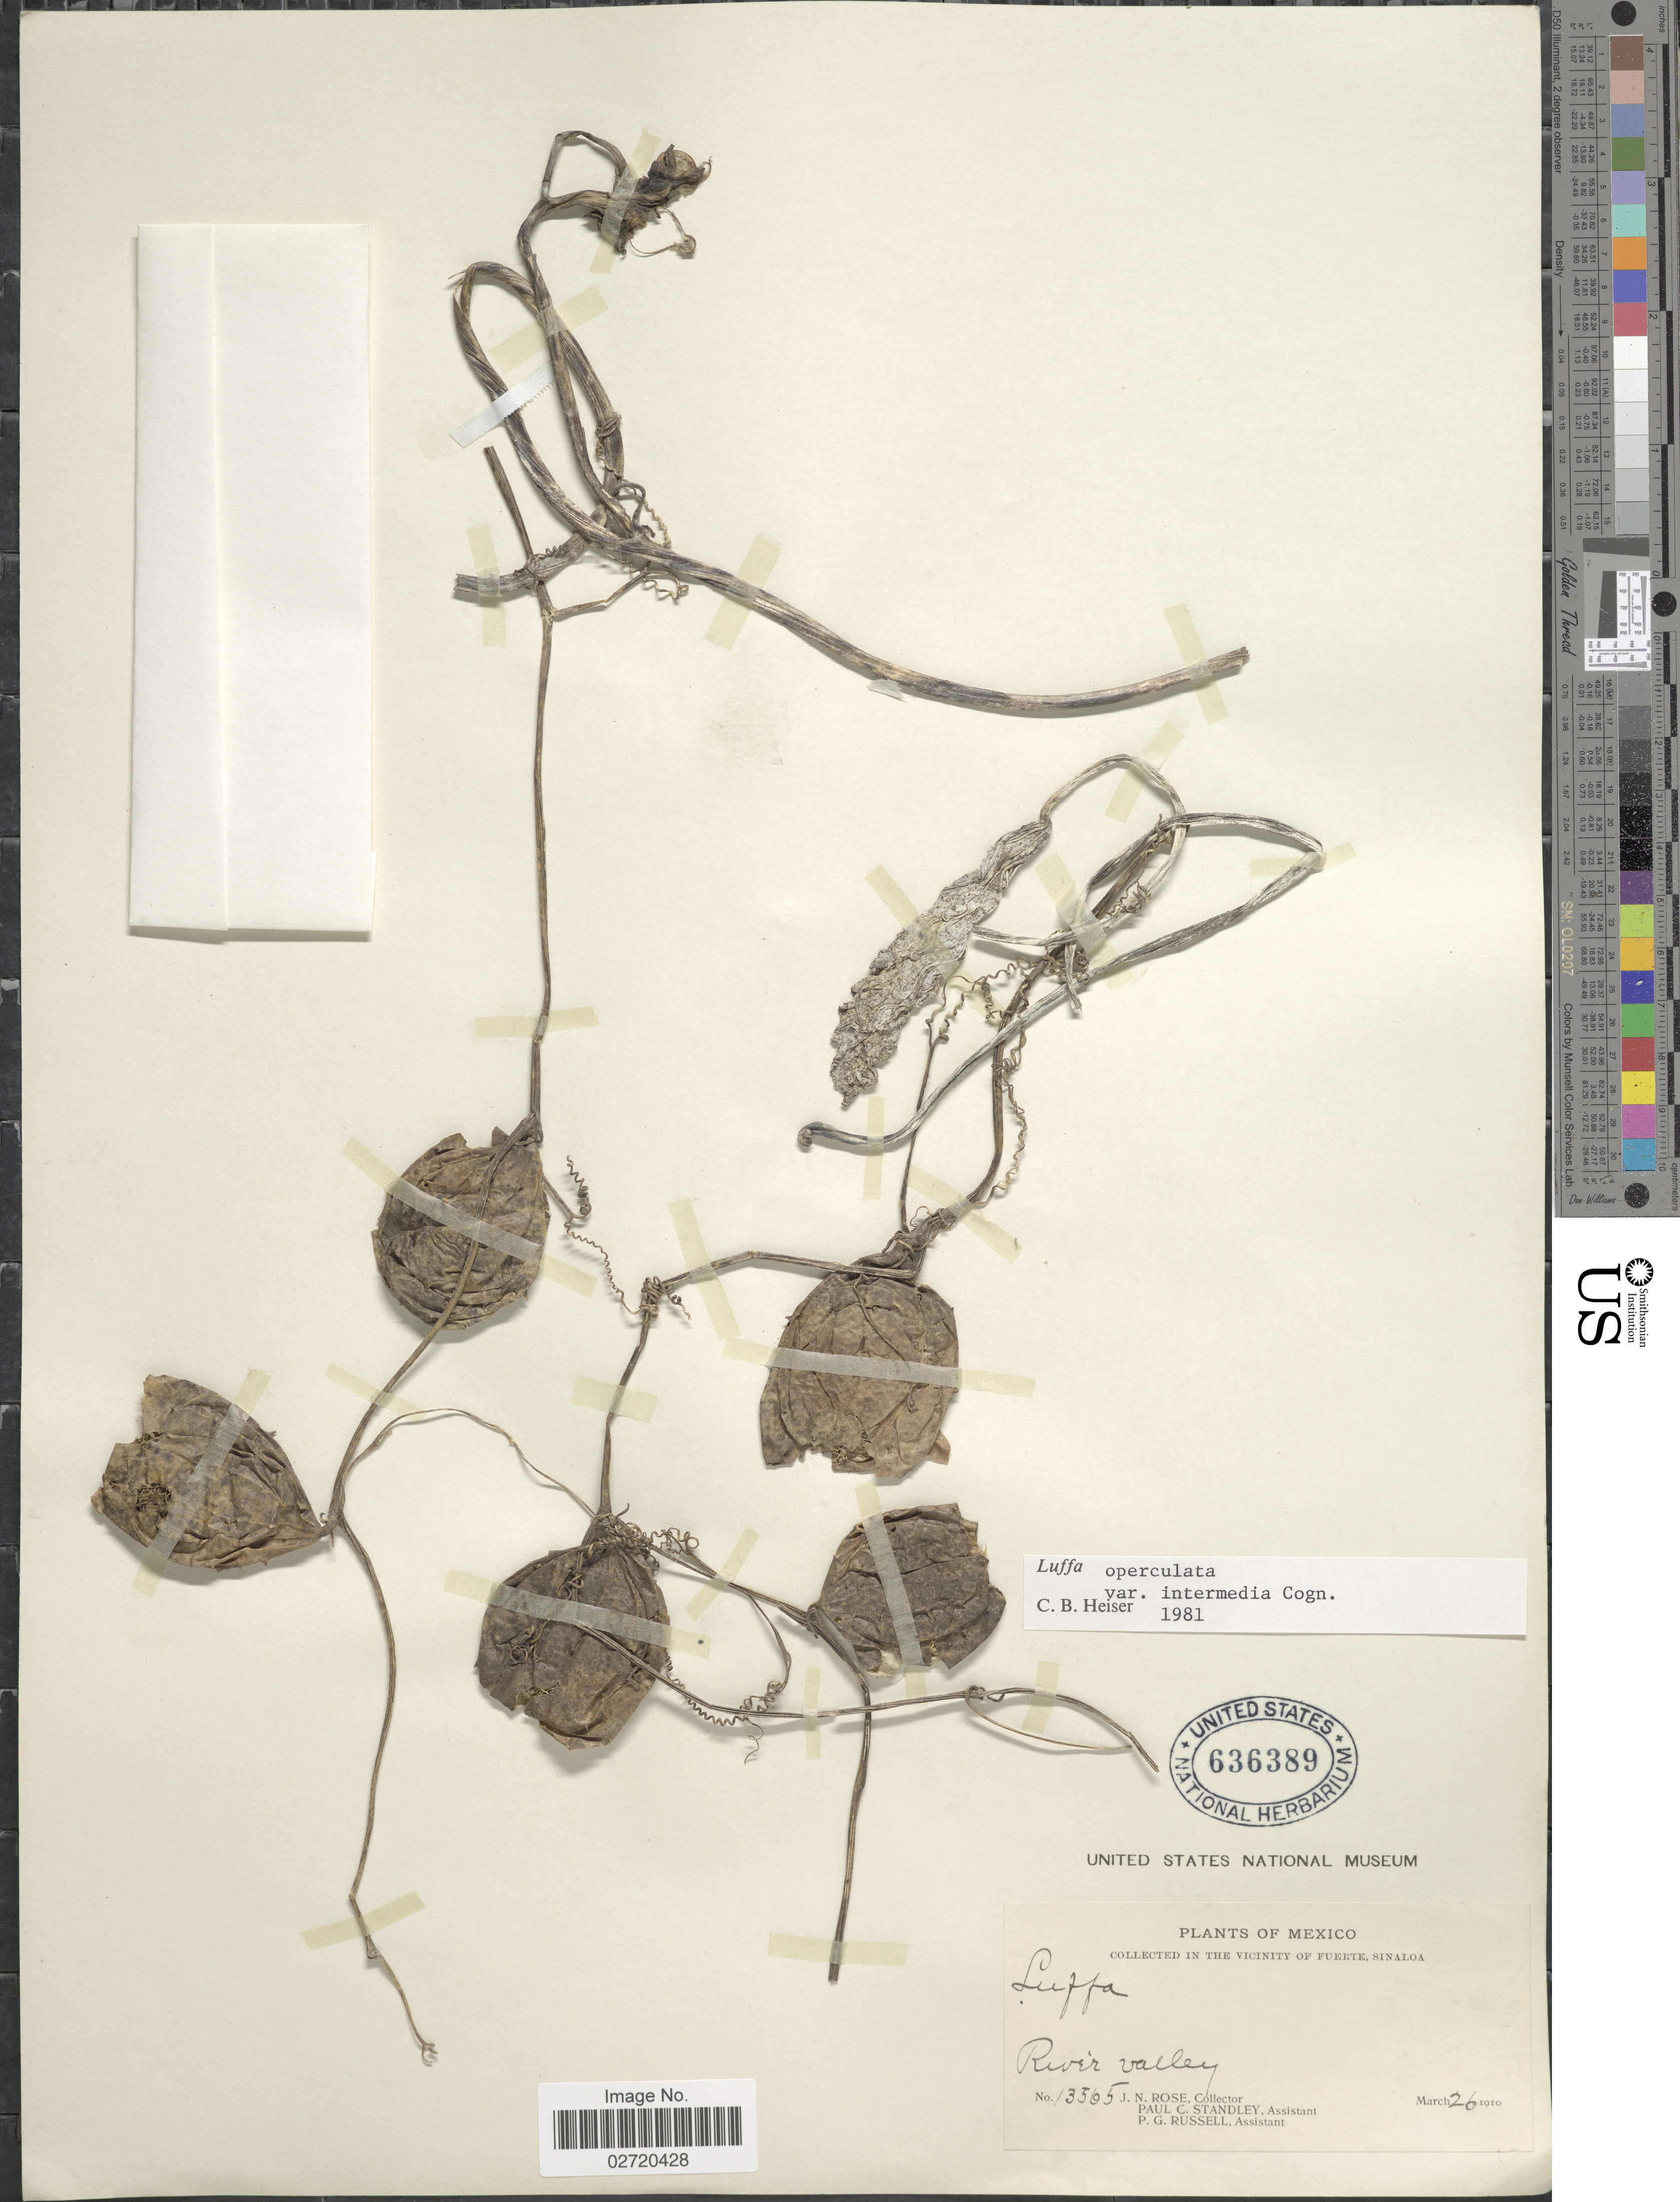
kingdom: Plantae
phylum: Tracheophyta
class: Magnoliopsida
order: Cucurbitales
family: Cucurbitaceae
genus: Luffa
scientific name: Luffa operculata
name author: (L.) Cogn.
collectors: J. N. Rose, P. C. Standley & P. G. Russell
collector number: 13565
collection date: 1910-03-26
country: Mexico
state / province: Sinaloa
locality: In the Vicinity of Fuerte, Sinaloa, River Valley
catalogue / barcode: US 636389